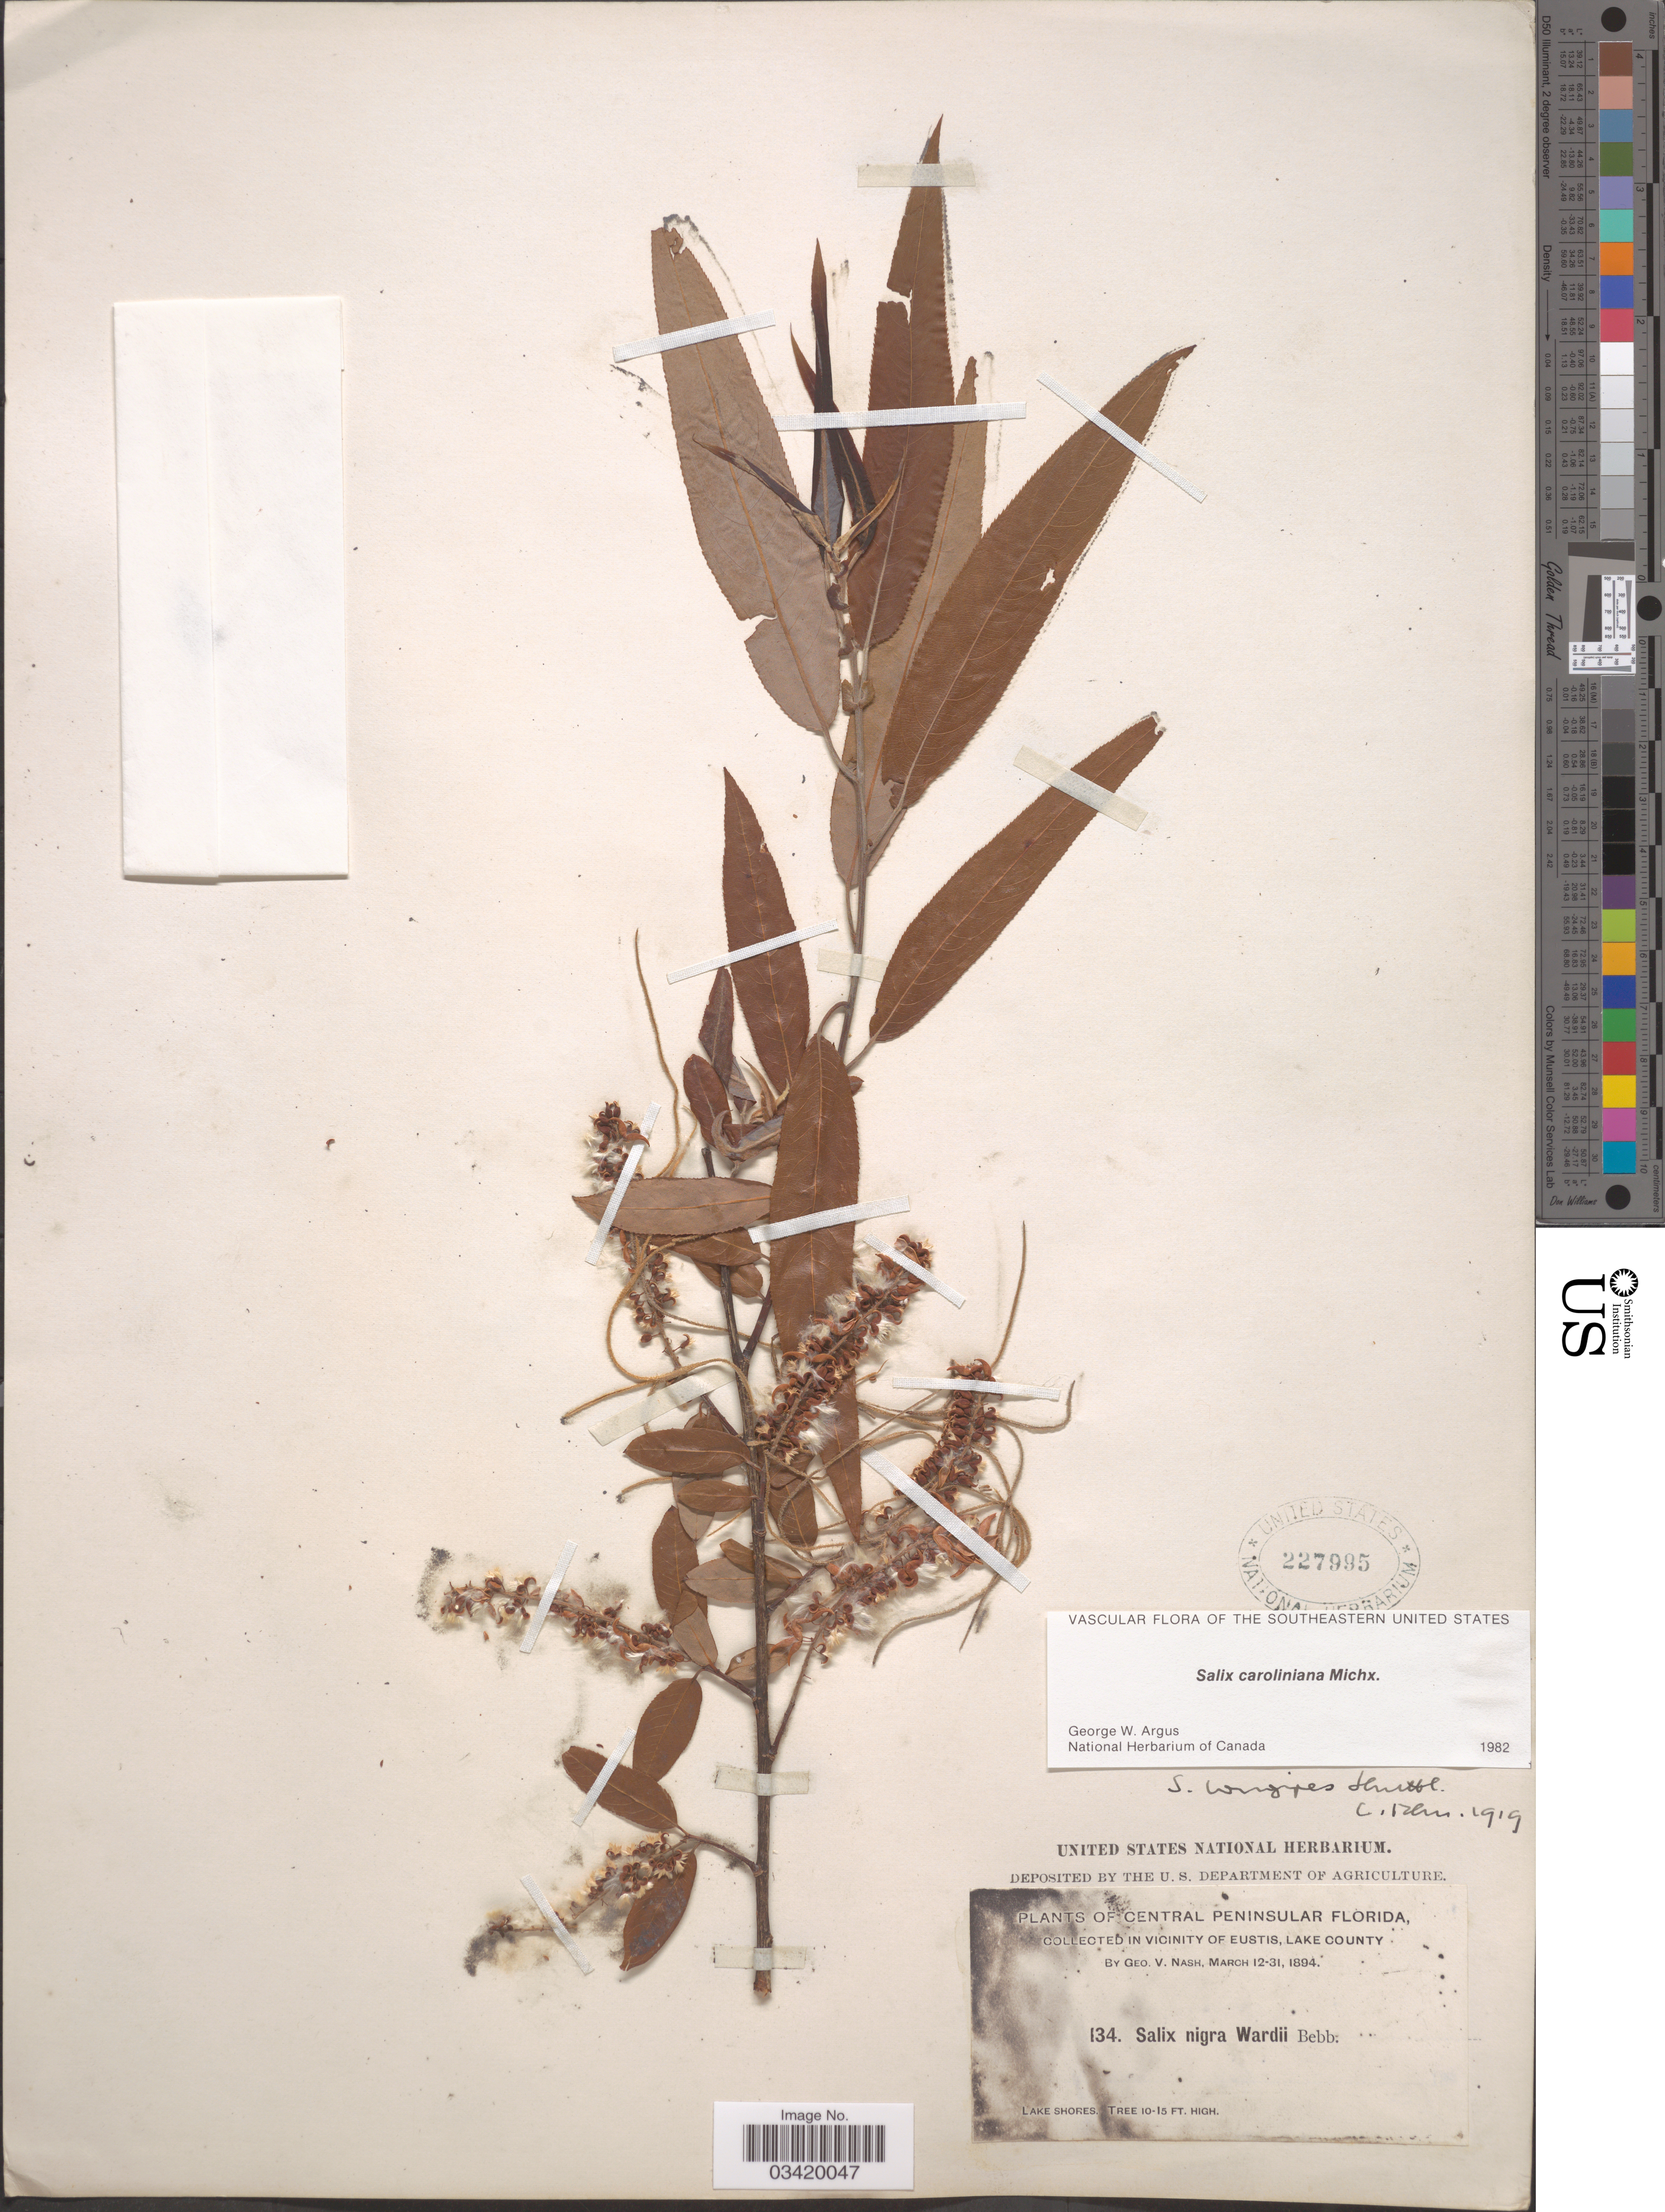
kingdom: Plantae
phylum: Tracheophyta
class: Magnoliopsida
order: Malpighiales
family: Salicaceae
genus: Salix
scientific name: Salix caroliniana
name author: Michx.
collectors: G. V. Nash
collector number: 134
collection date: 1894-03-12/1894-03-31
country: United States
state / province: Florida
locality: Central Peninsular Florida. Vicinity of Eustis, Lake County.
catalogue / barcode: US 227995